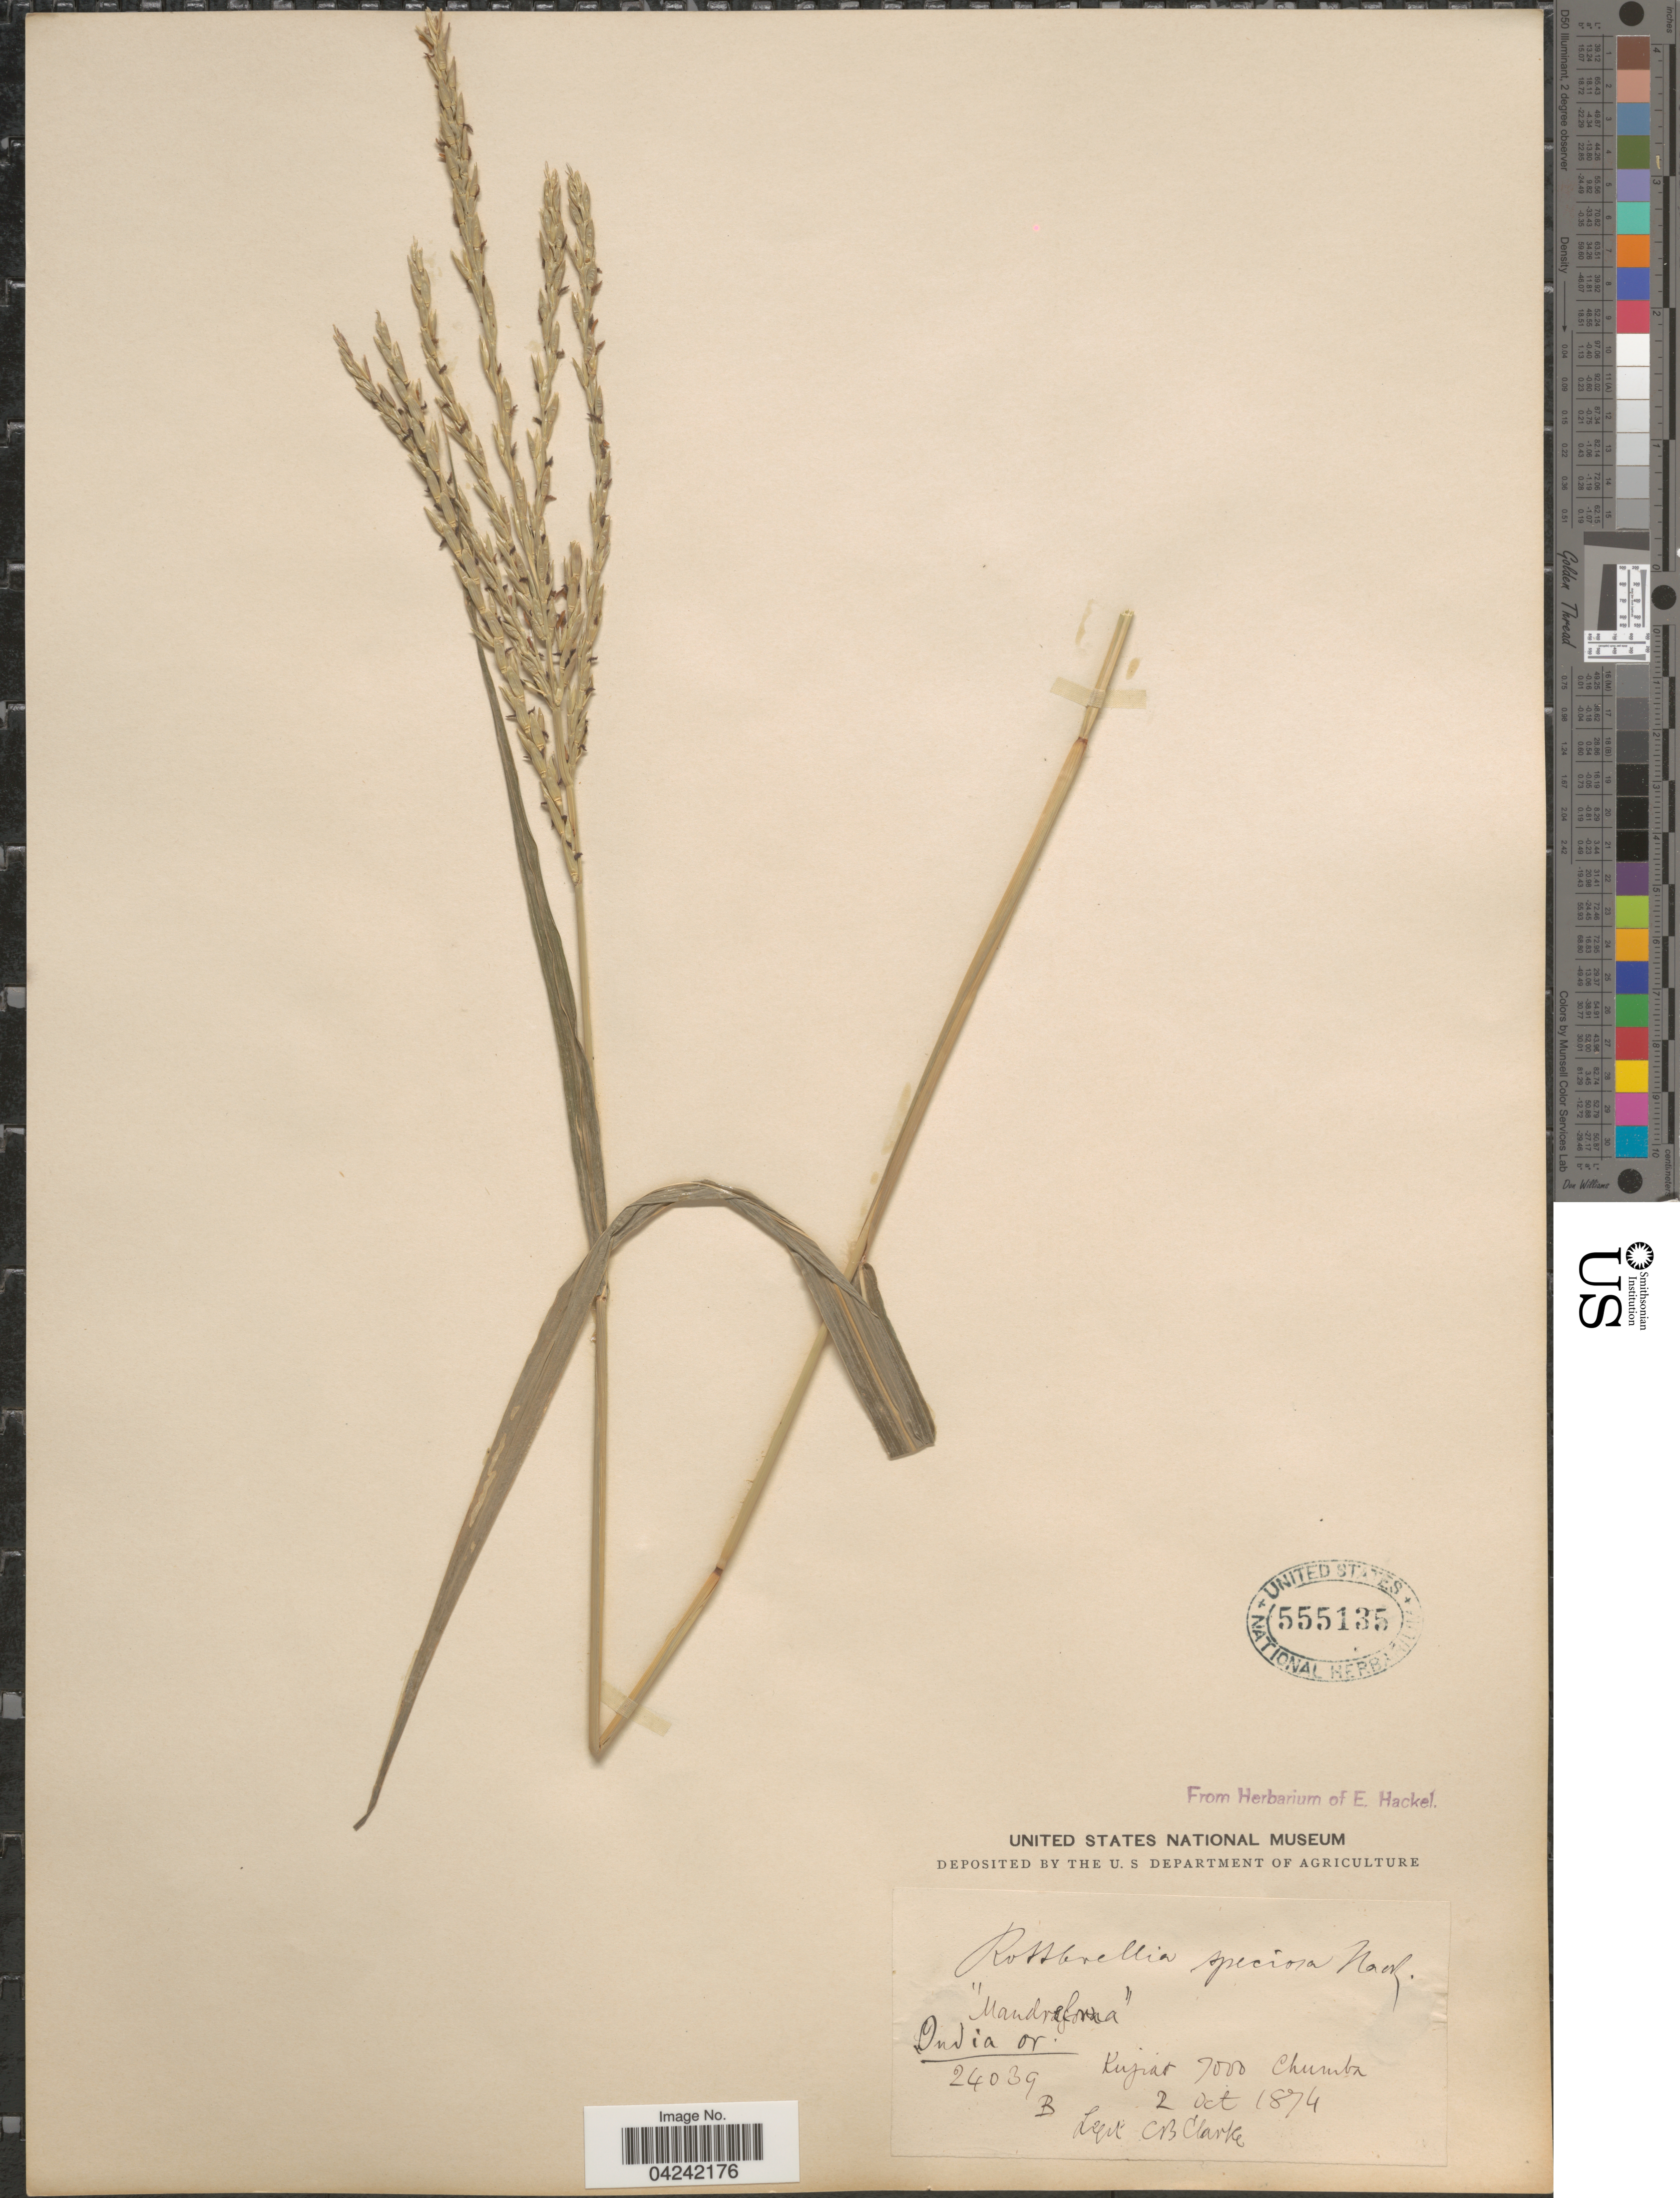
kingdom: Plantae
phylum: Tracheophyta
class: Liliopsida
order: Poales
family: Poaceae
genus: Phacelurus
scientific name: Phacelurus speciosus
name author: (Steud.) C. E. Hubb.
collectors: C. B. Clarke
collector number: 24039B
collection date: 1874-10-02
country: India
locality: India or. Kujiar Chumba.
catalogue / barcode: US 555135